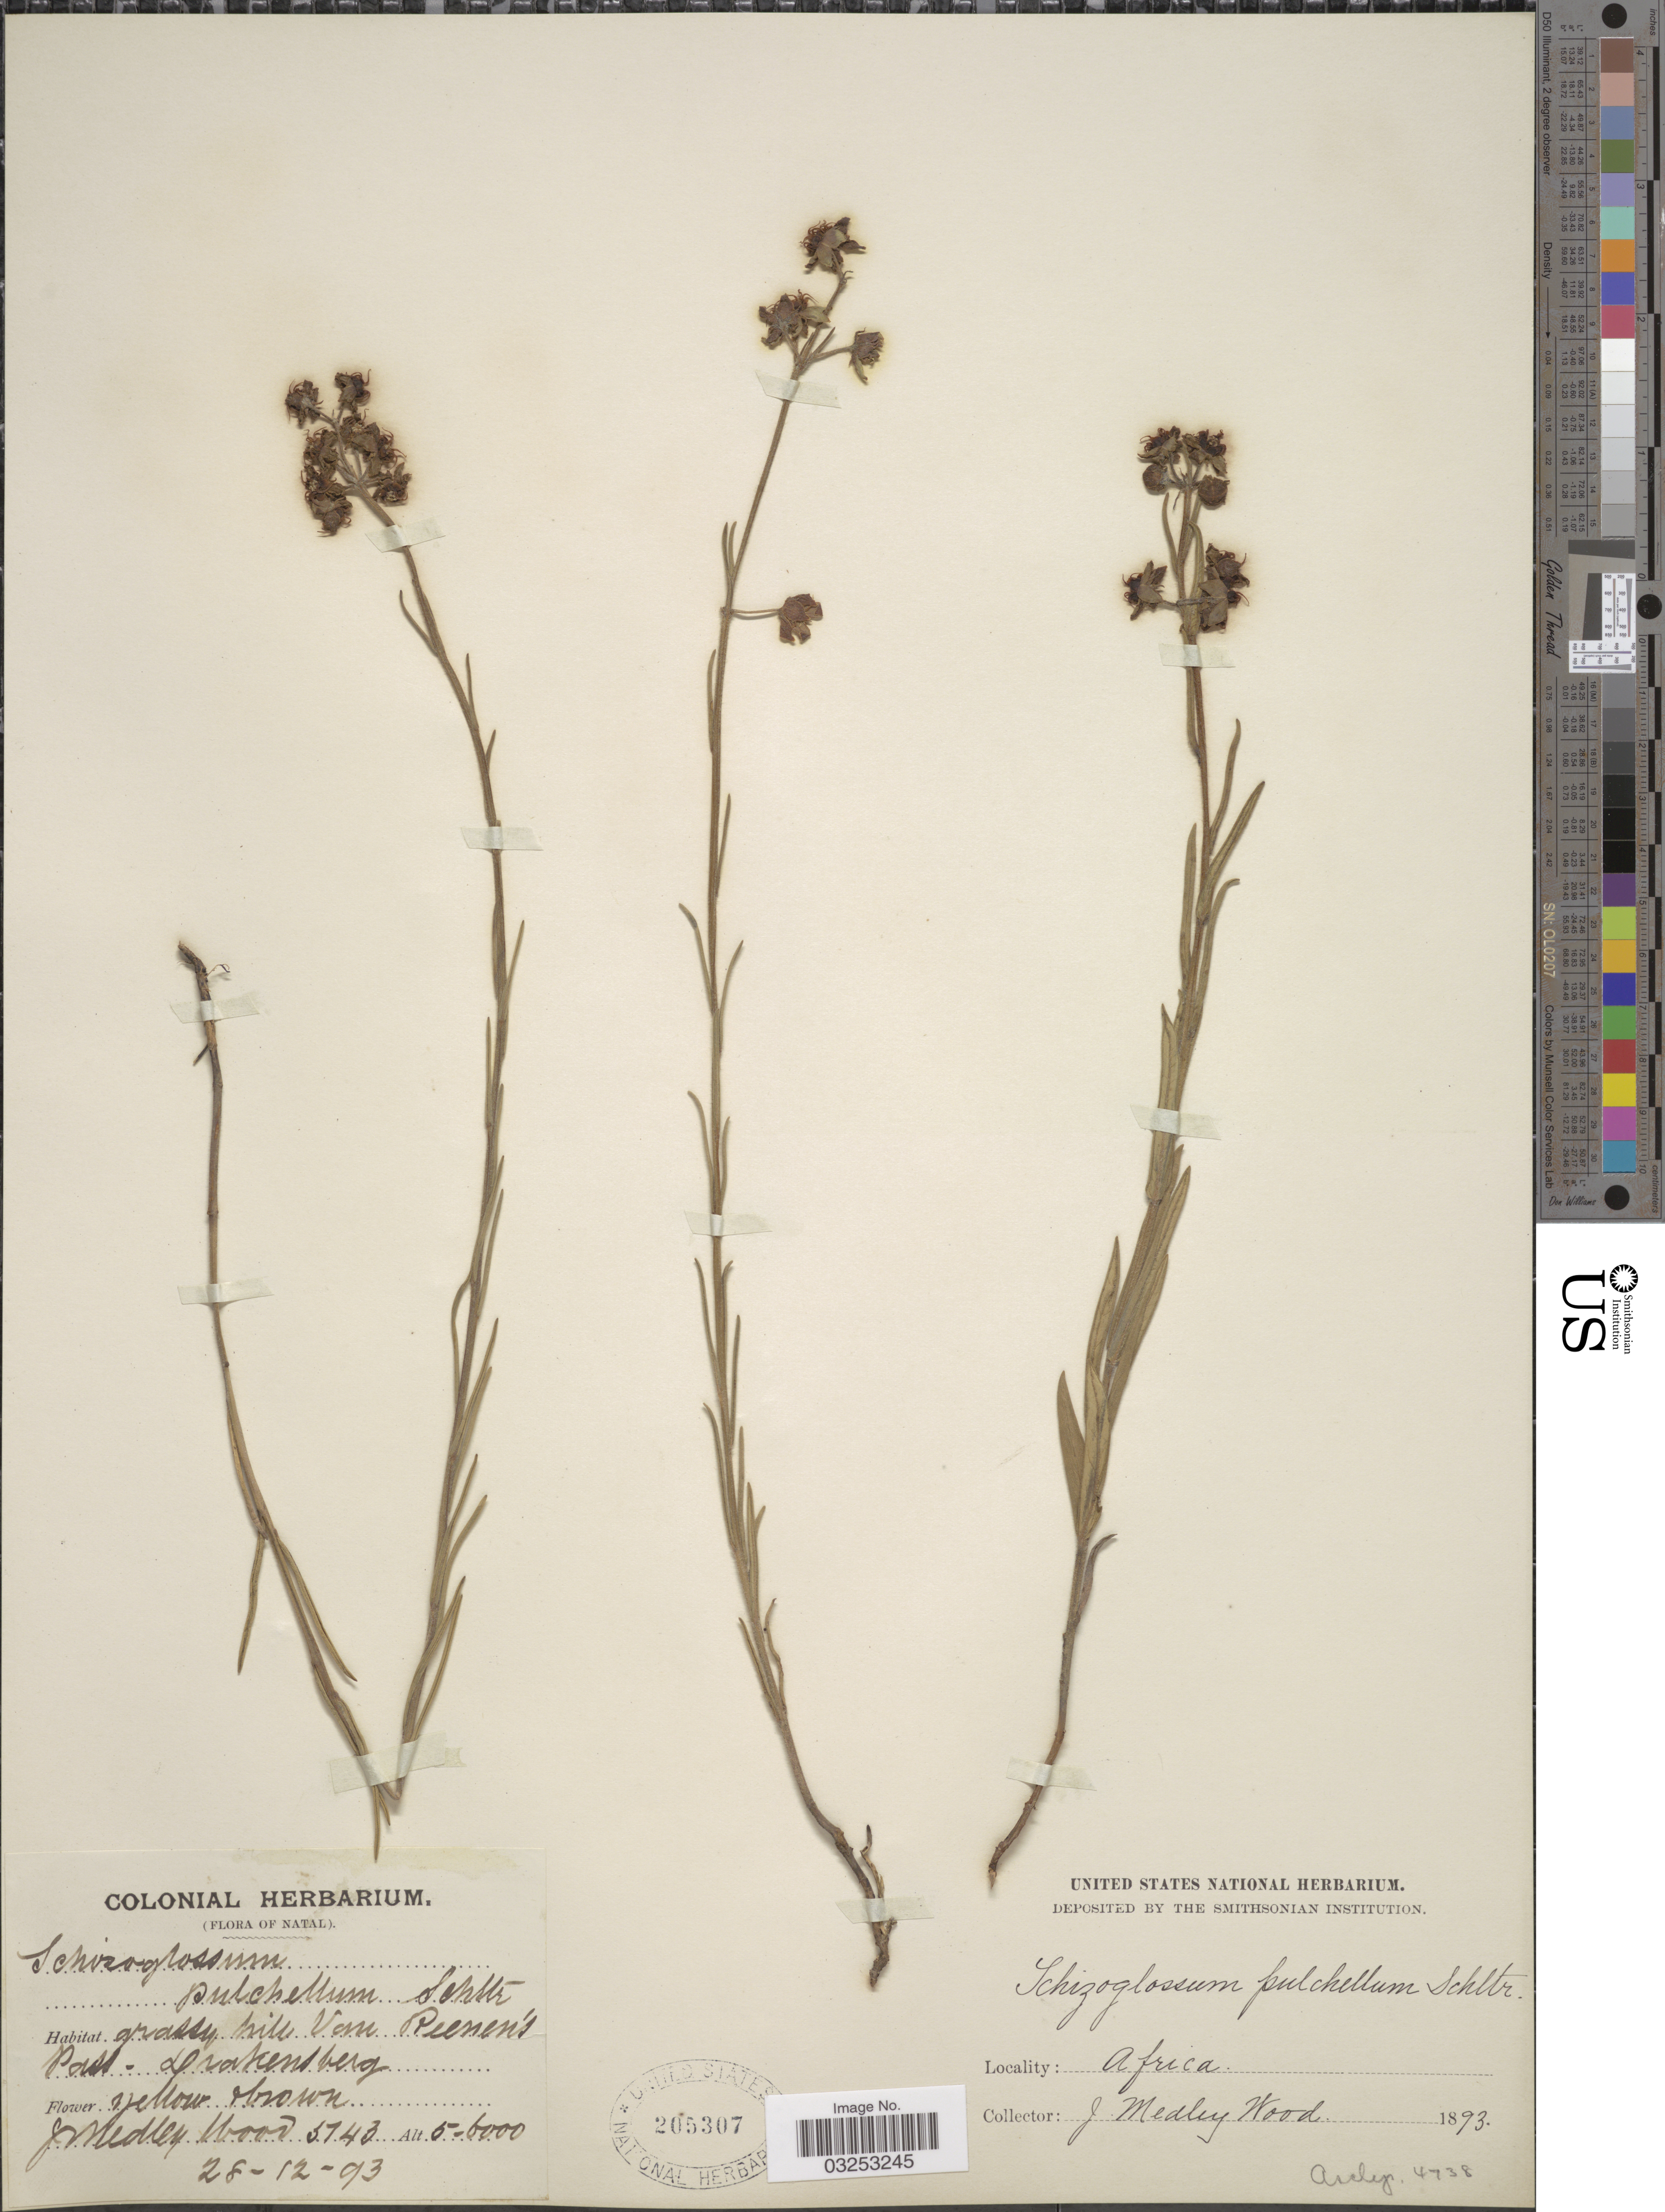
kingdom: Plantae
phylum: Tracheophyta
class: Magnoliopsida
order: Gentianales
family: Apocynaceae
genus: Schizoglossum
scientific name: Schizoglossum pulchellum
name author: Schltr.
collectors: J. Medley Wood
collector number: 5743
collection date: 1893-12-28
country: South Africa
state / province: KwaZulu-Natal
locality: Natal. Grassy hill Van Reenen's Pass - Drakensberg.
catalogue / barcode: US 205307